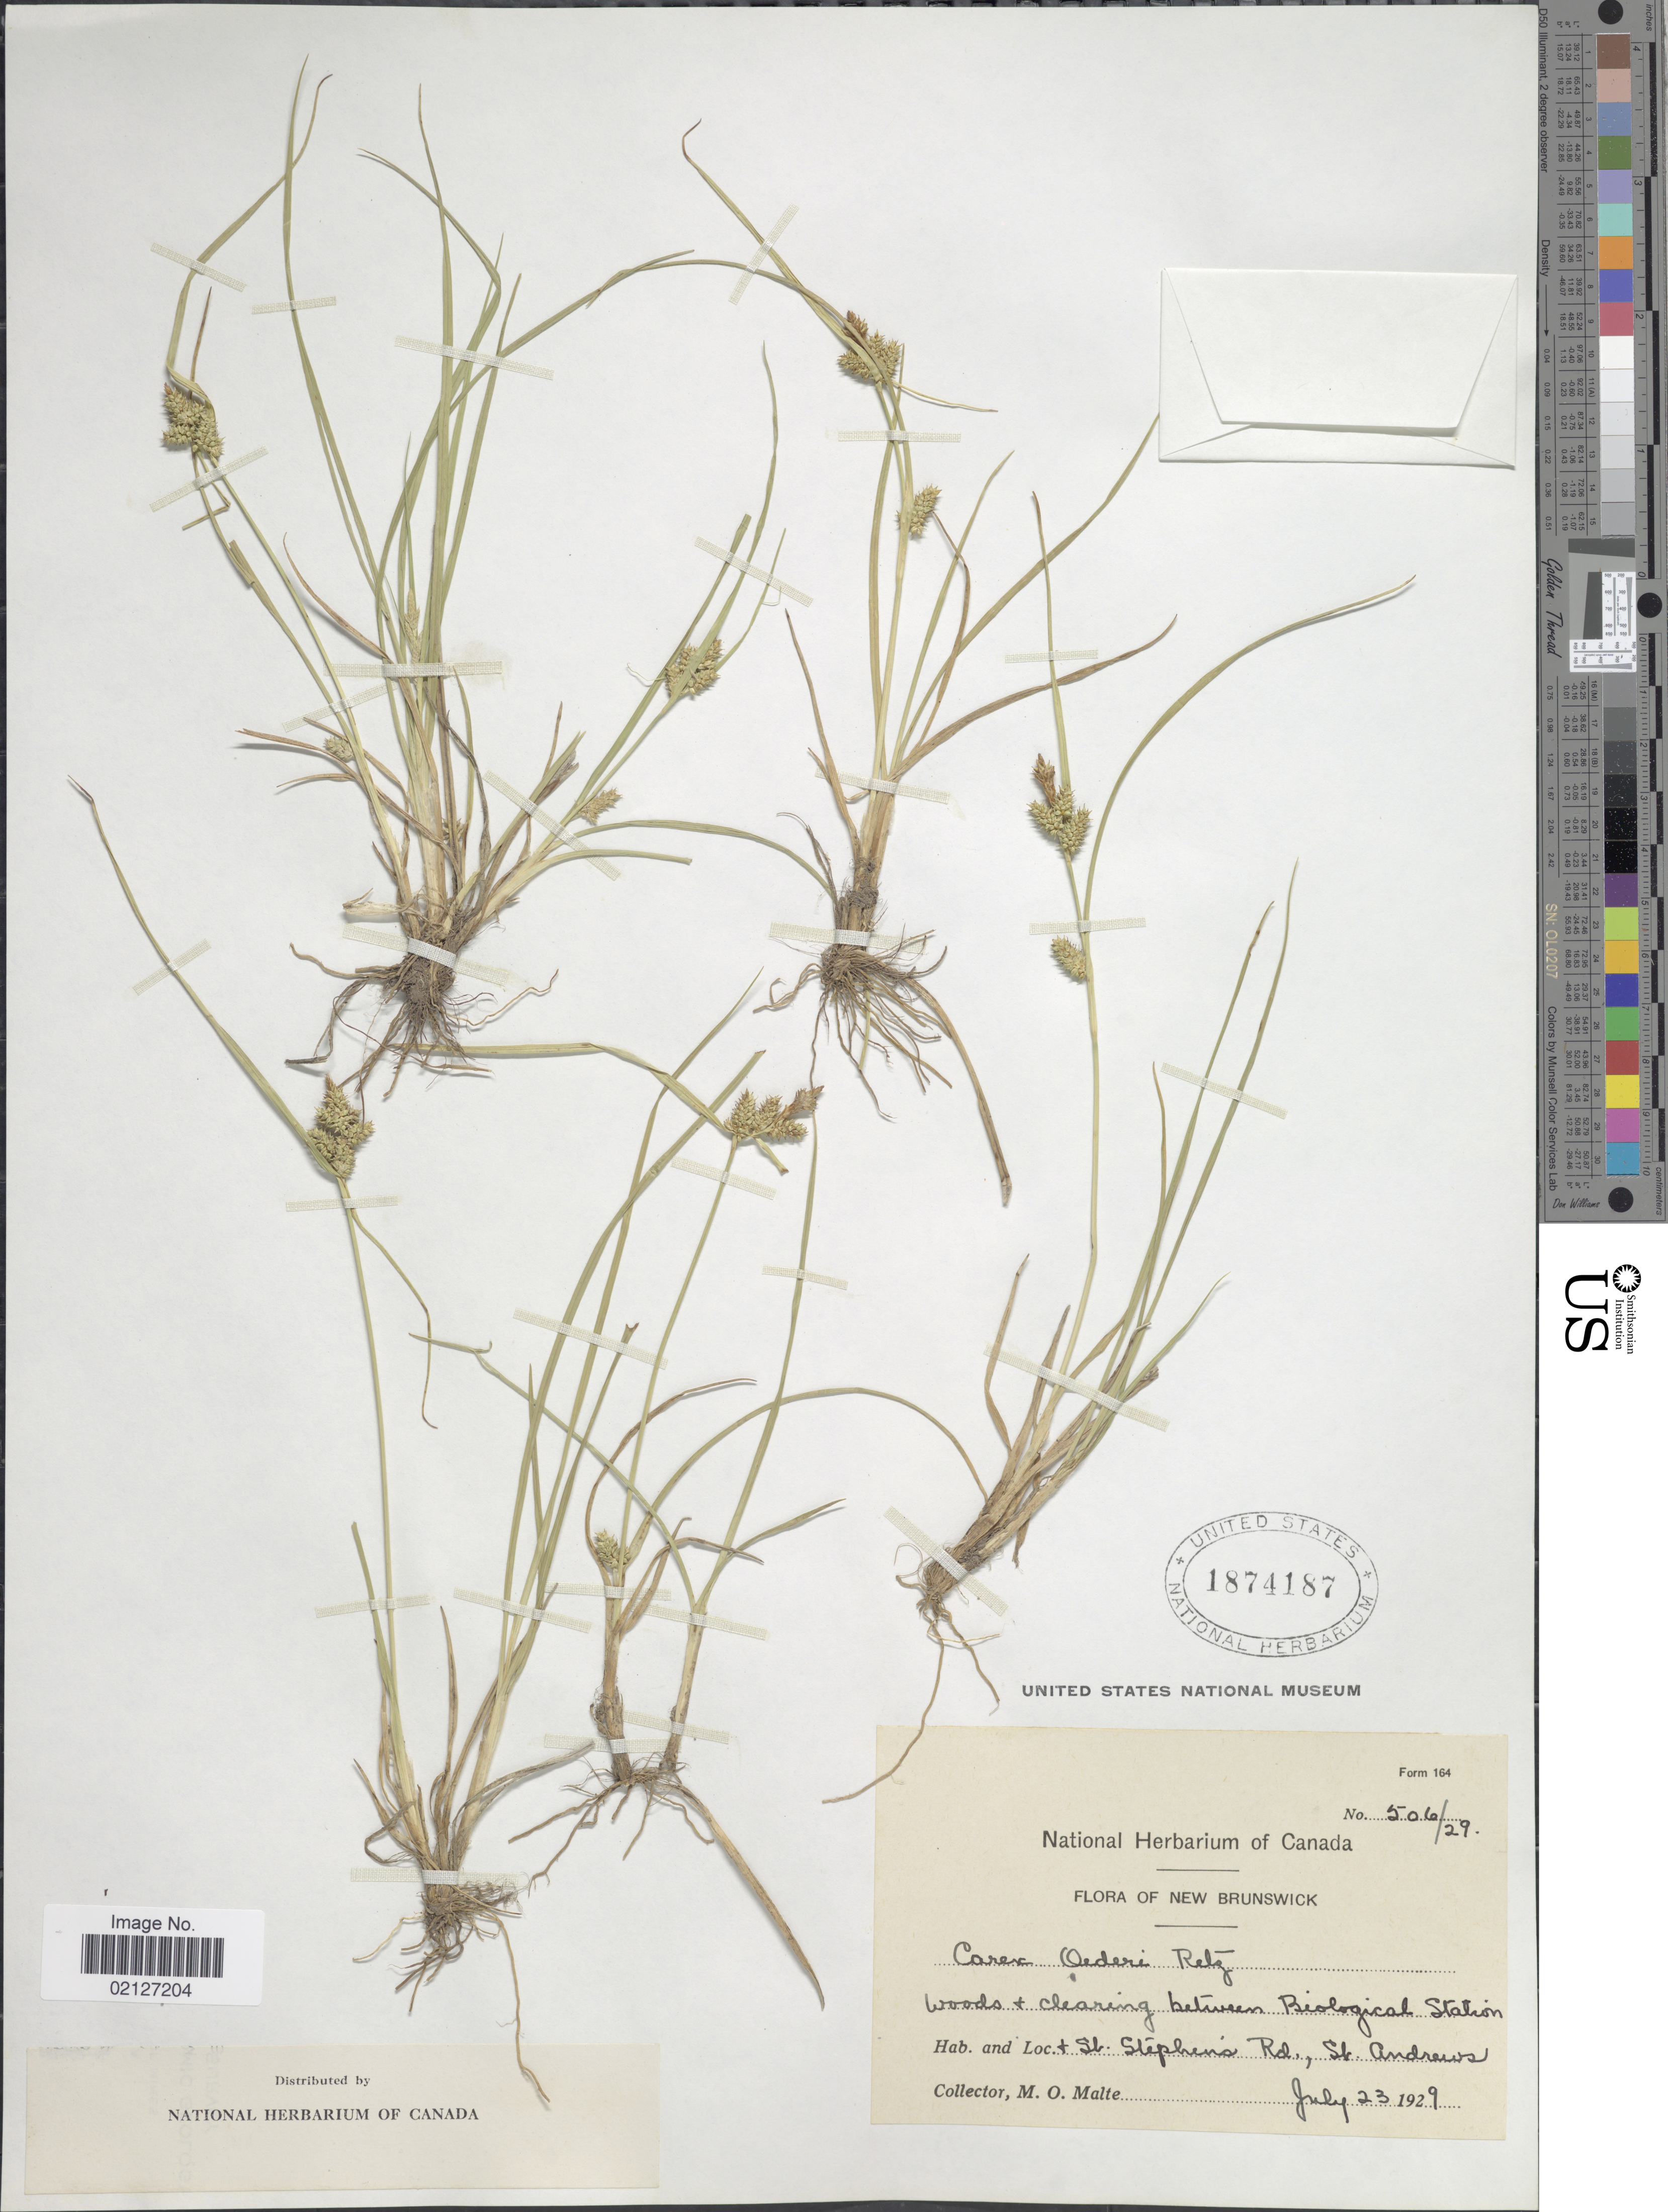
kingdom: Plantae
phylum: Tracheophyta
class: Liliopsida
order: Poales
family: Cyperaceae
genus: Carex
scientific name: Carex oederi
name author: Retz.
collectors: M. O. Malte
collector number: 506-29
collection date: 1929-07-23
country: Canada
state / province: New Brunswick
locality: Woods + clearing between Biological Station, St. Stepehn's Rd., St. Andrews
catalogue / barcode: US 1874187